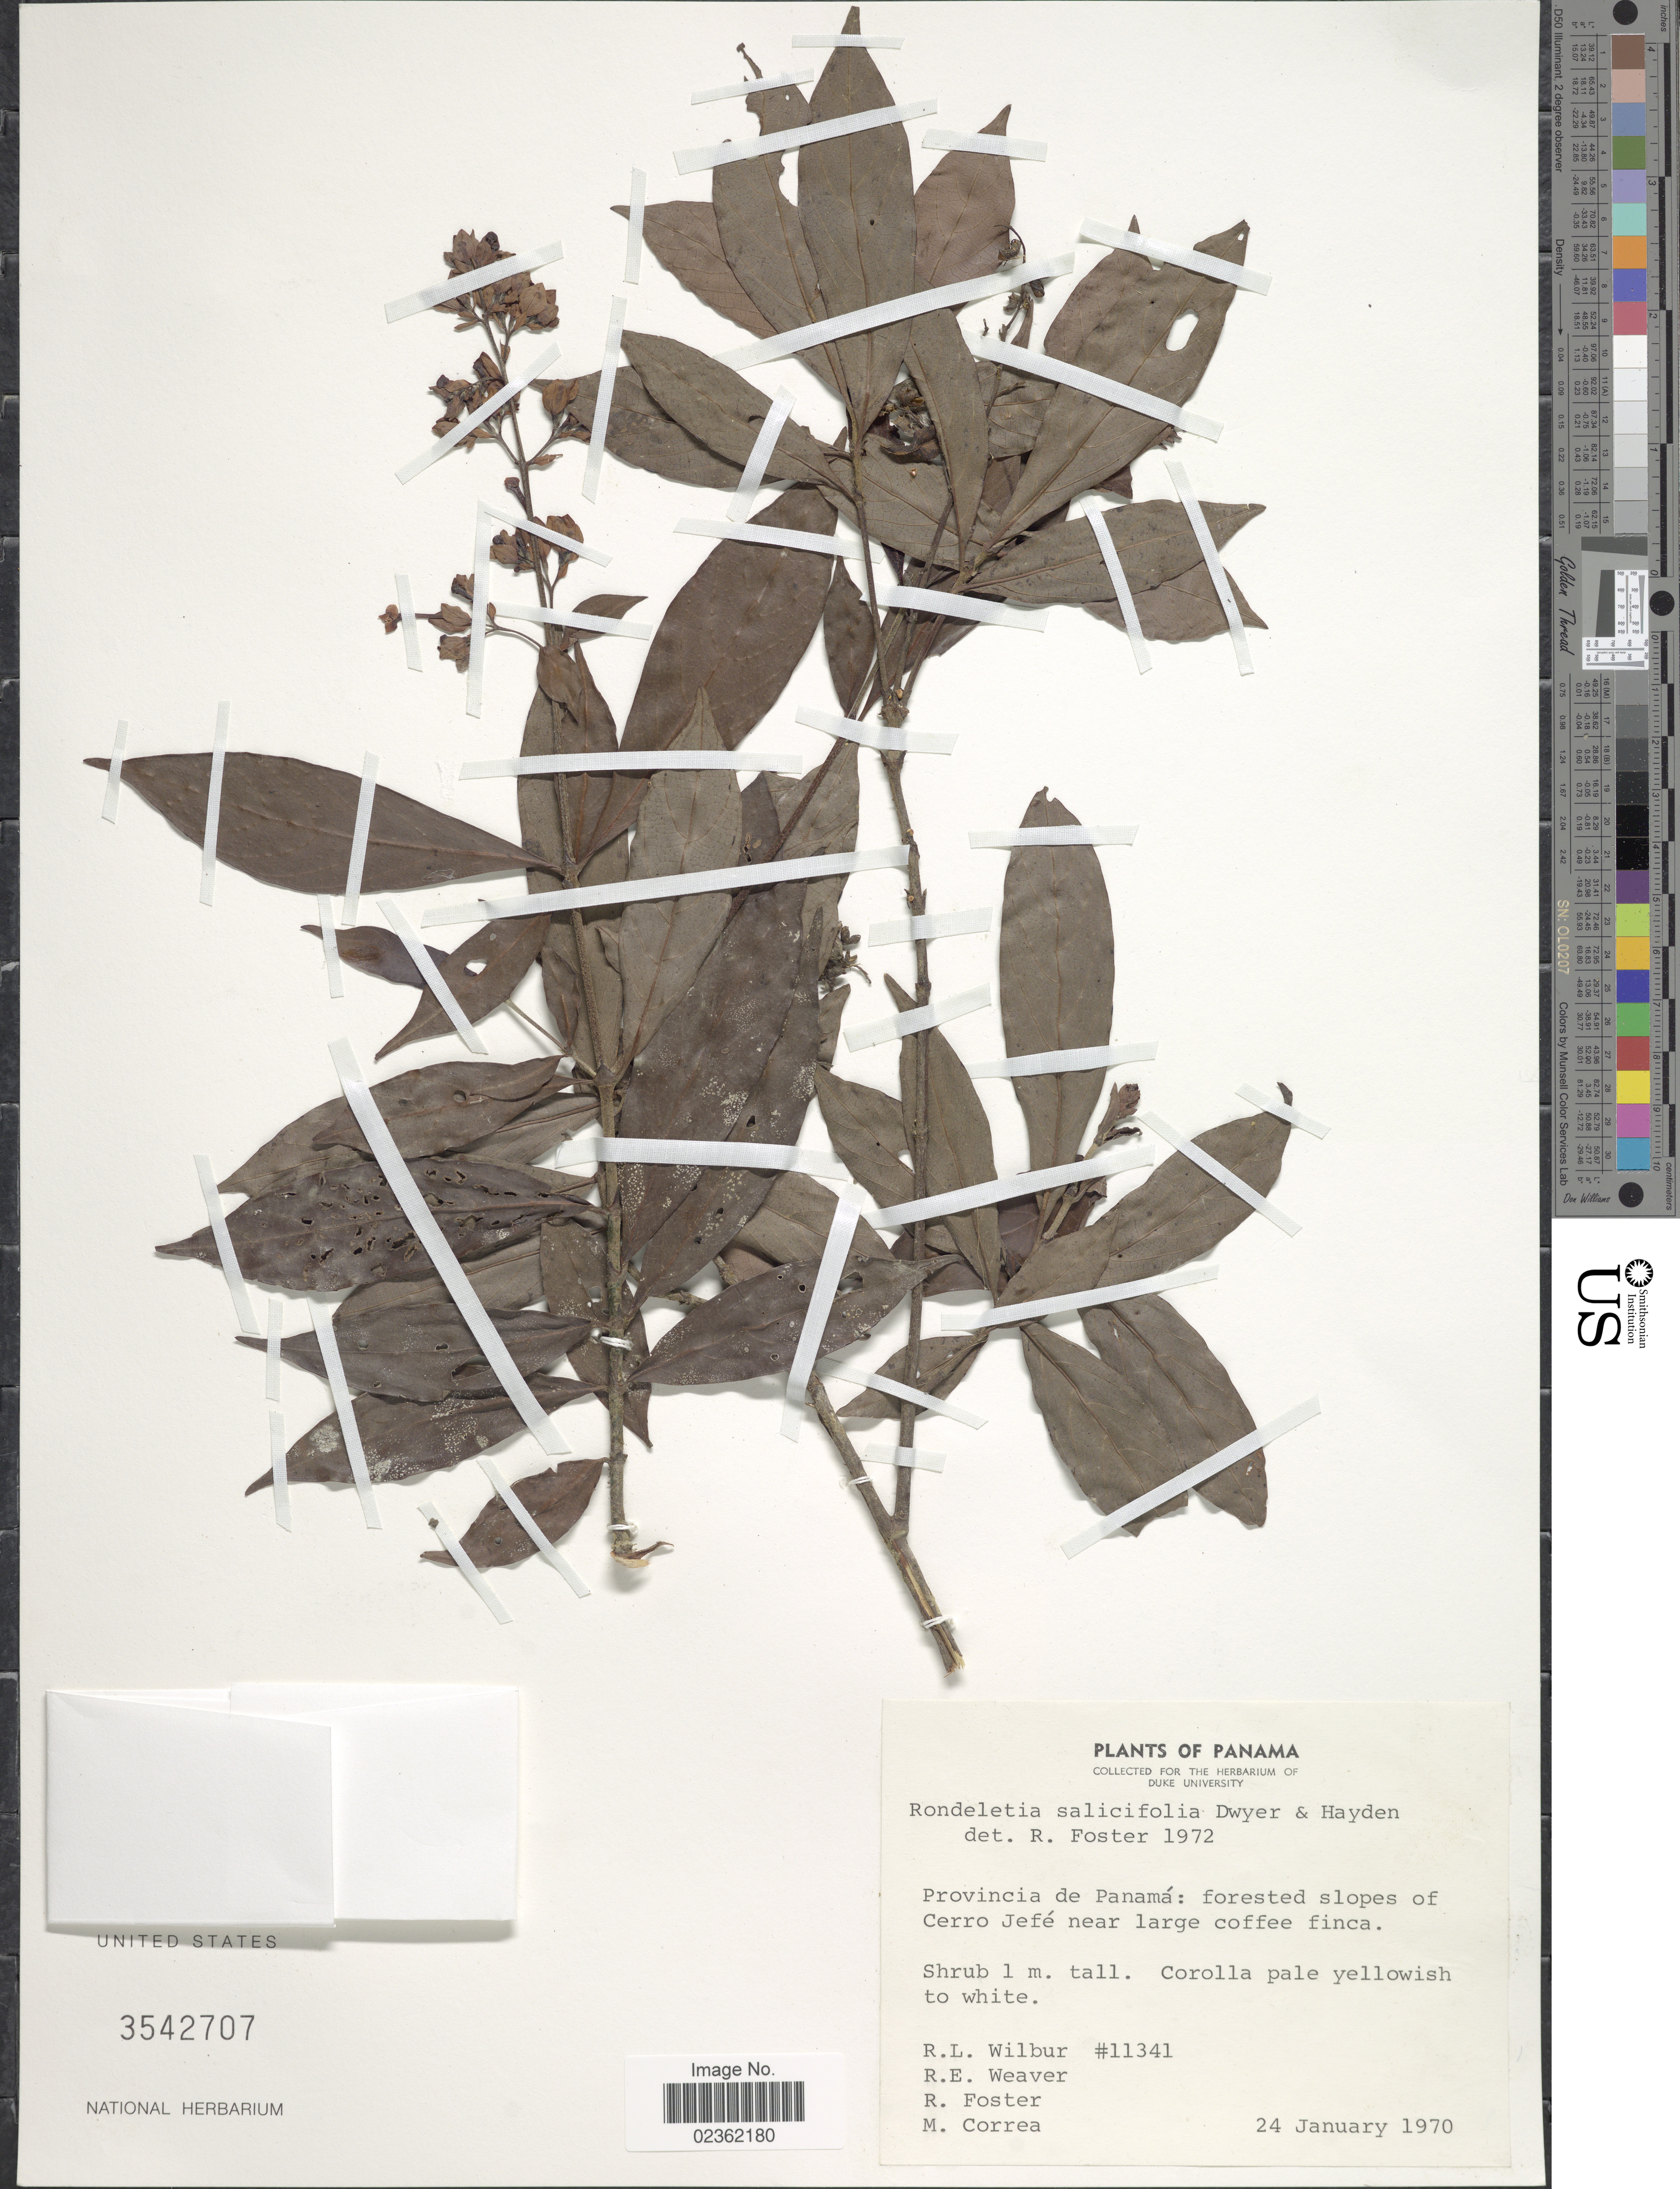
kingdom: Plantae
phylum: Tracheophyta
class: Magnoliopsida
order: Gentianales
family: Rubiaceae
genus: Rondeletia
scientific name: Rondeletia salicifolia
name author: Dwyer & M.V. Hayden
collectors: R. L. Wilbur, R. E. Weaver, R. Foster & M. Correa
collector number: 11341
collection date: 1970-01-24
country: Panama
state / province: Panamá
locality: Forested slopes of Cerro Jefe near large coffee finca.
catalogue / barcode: US 3542707